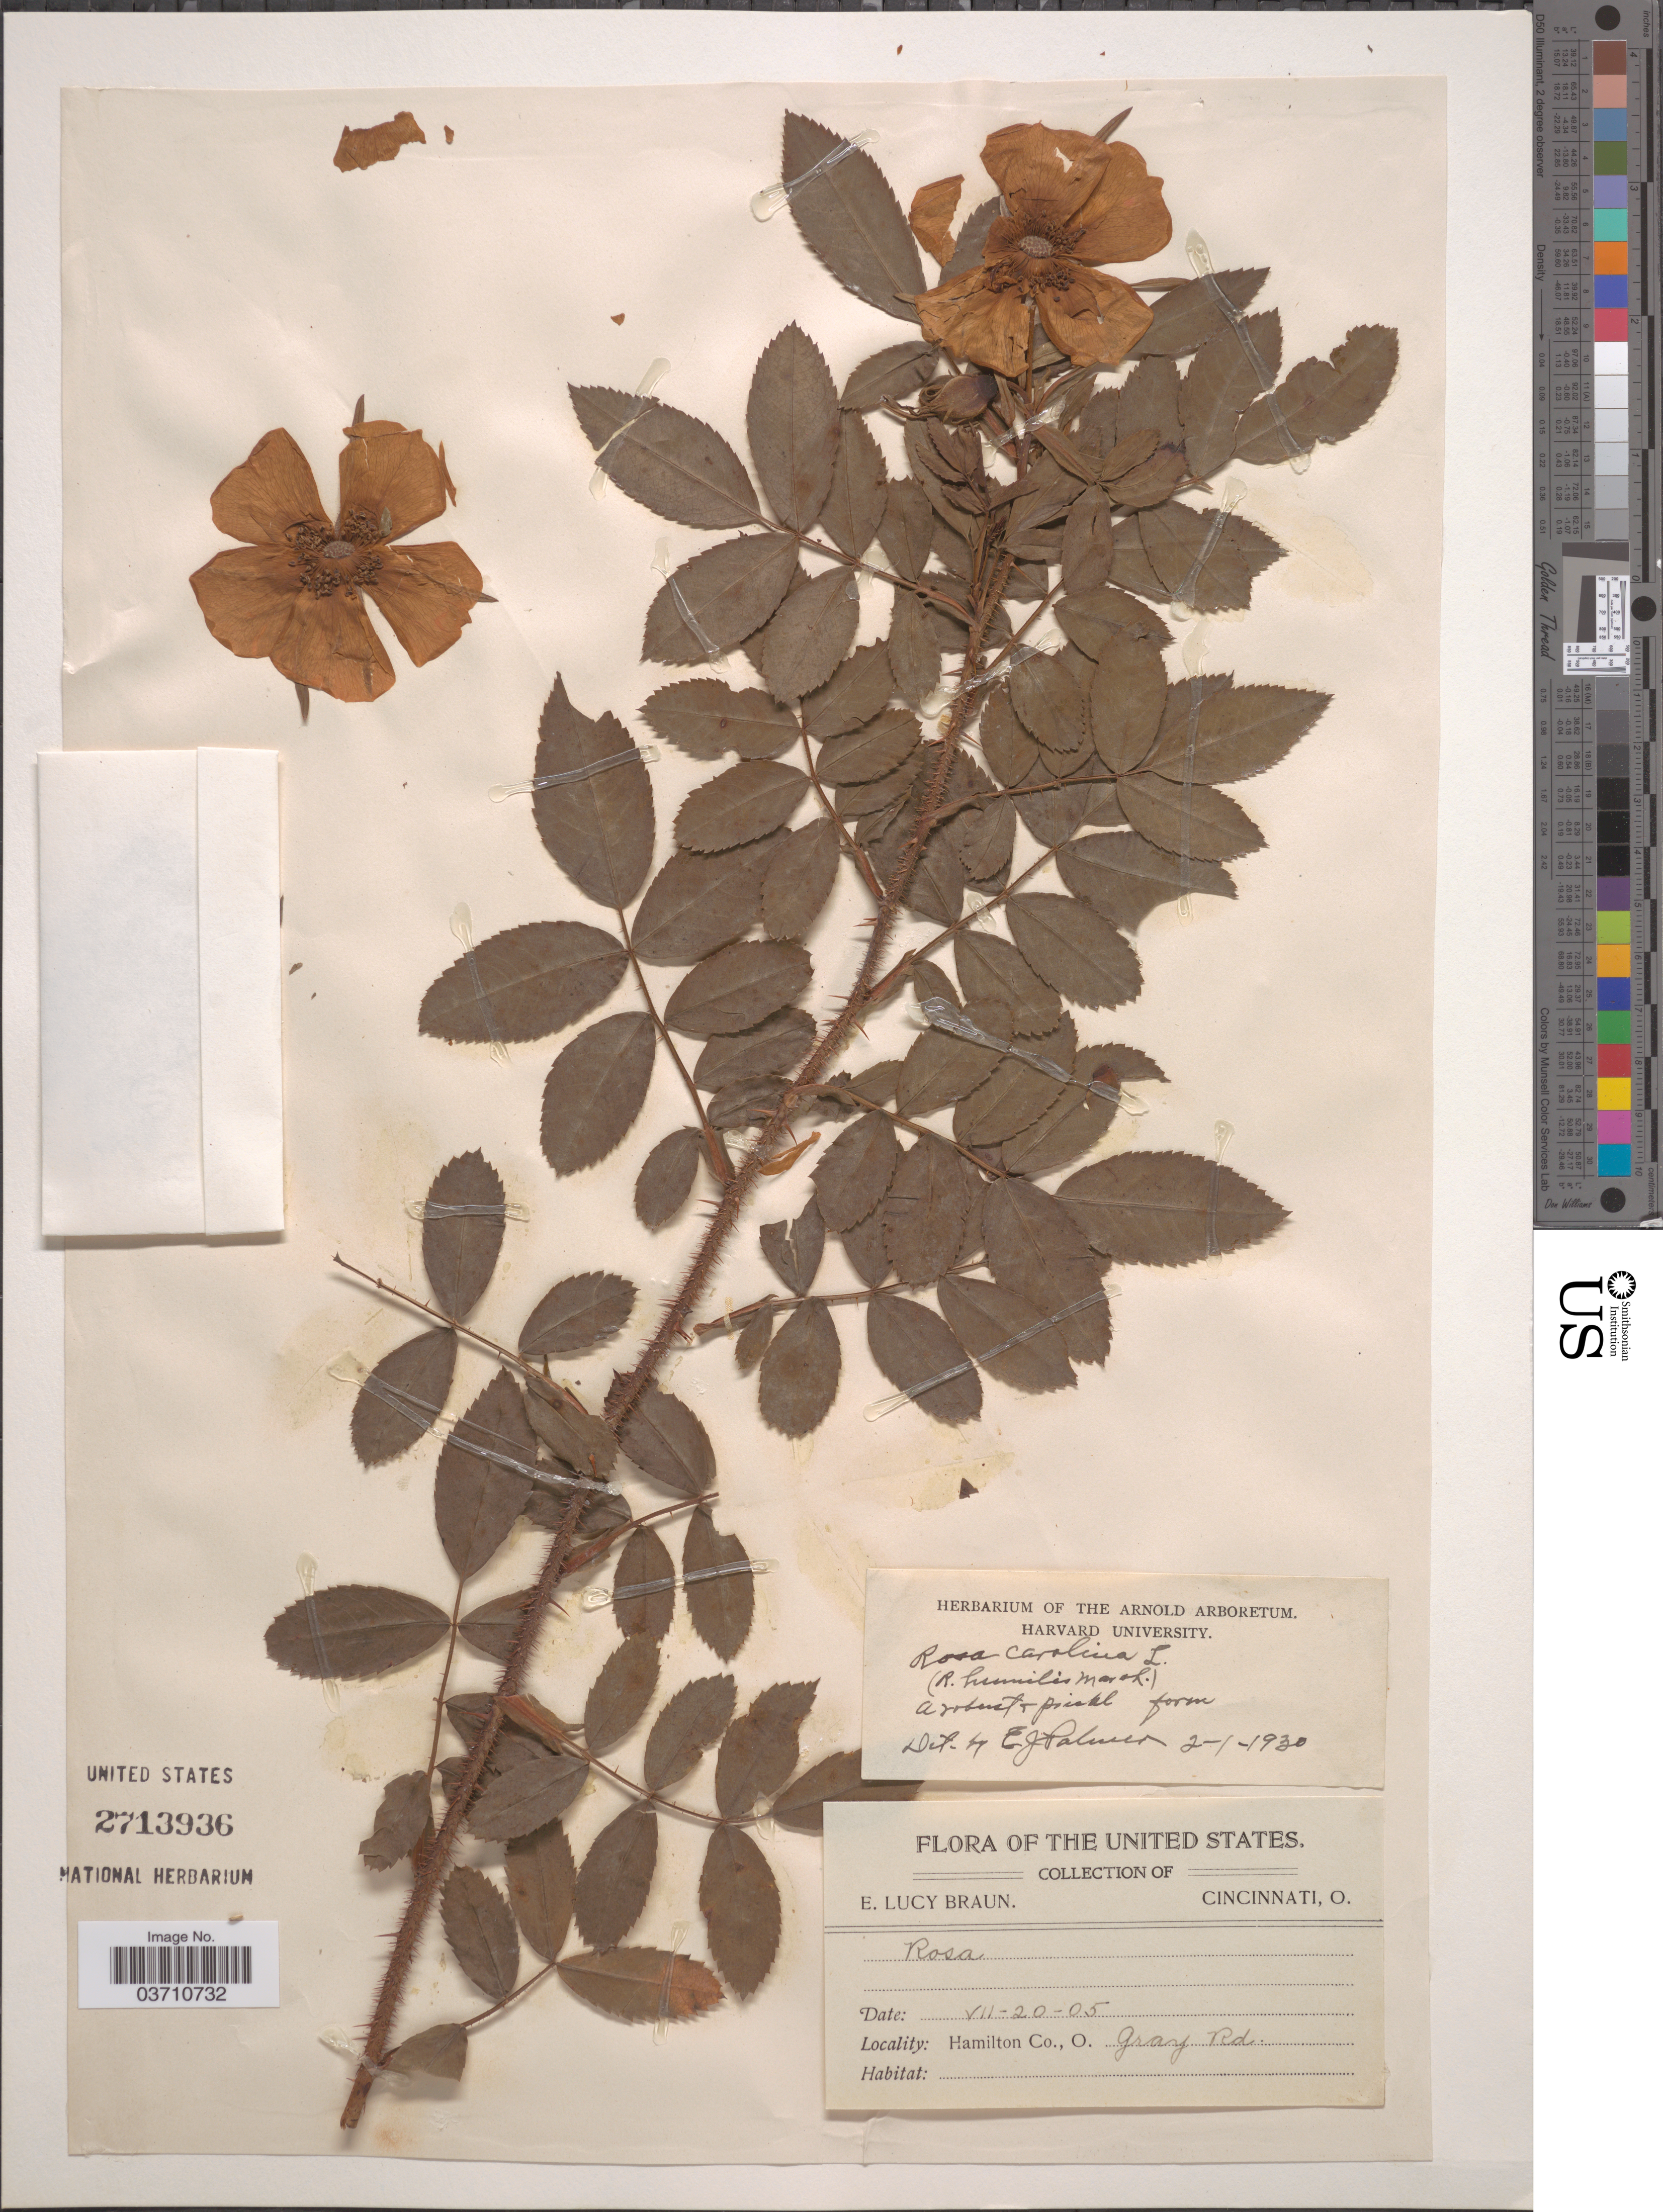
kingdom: Plantae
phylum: Tracheophyta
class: Magnoliopsida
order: Rosales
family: Rosaceae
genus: Rosa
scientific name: Rosa carolina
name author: L.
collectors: E. L. Braun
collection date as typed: Transcribed d/m/y: 20/7/5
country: United States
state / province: Ohio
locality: Hamilton Co. Gray Rd.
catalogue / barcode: US 2713936